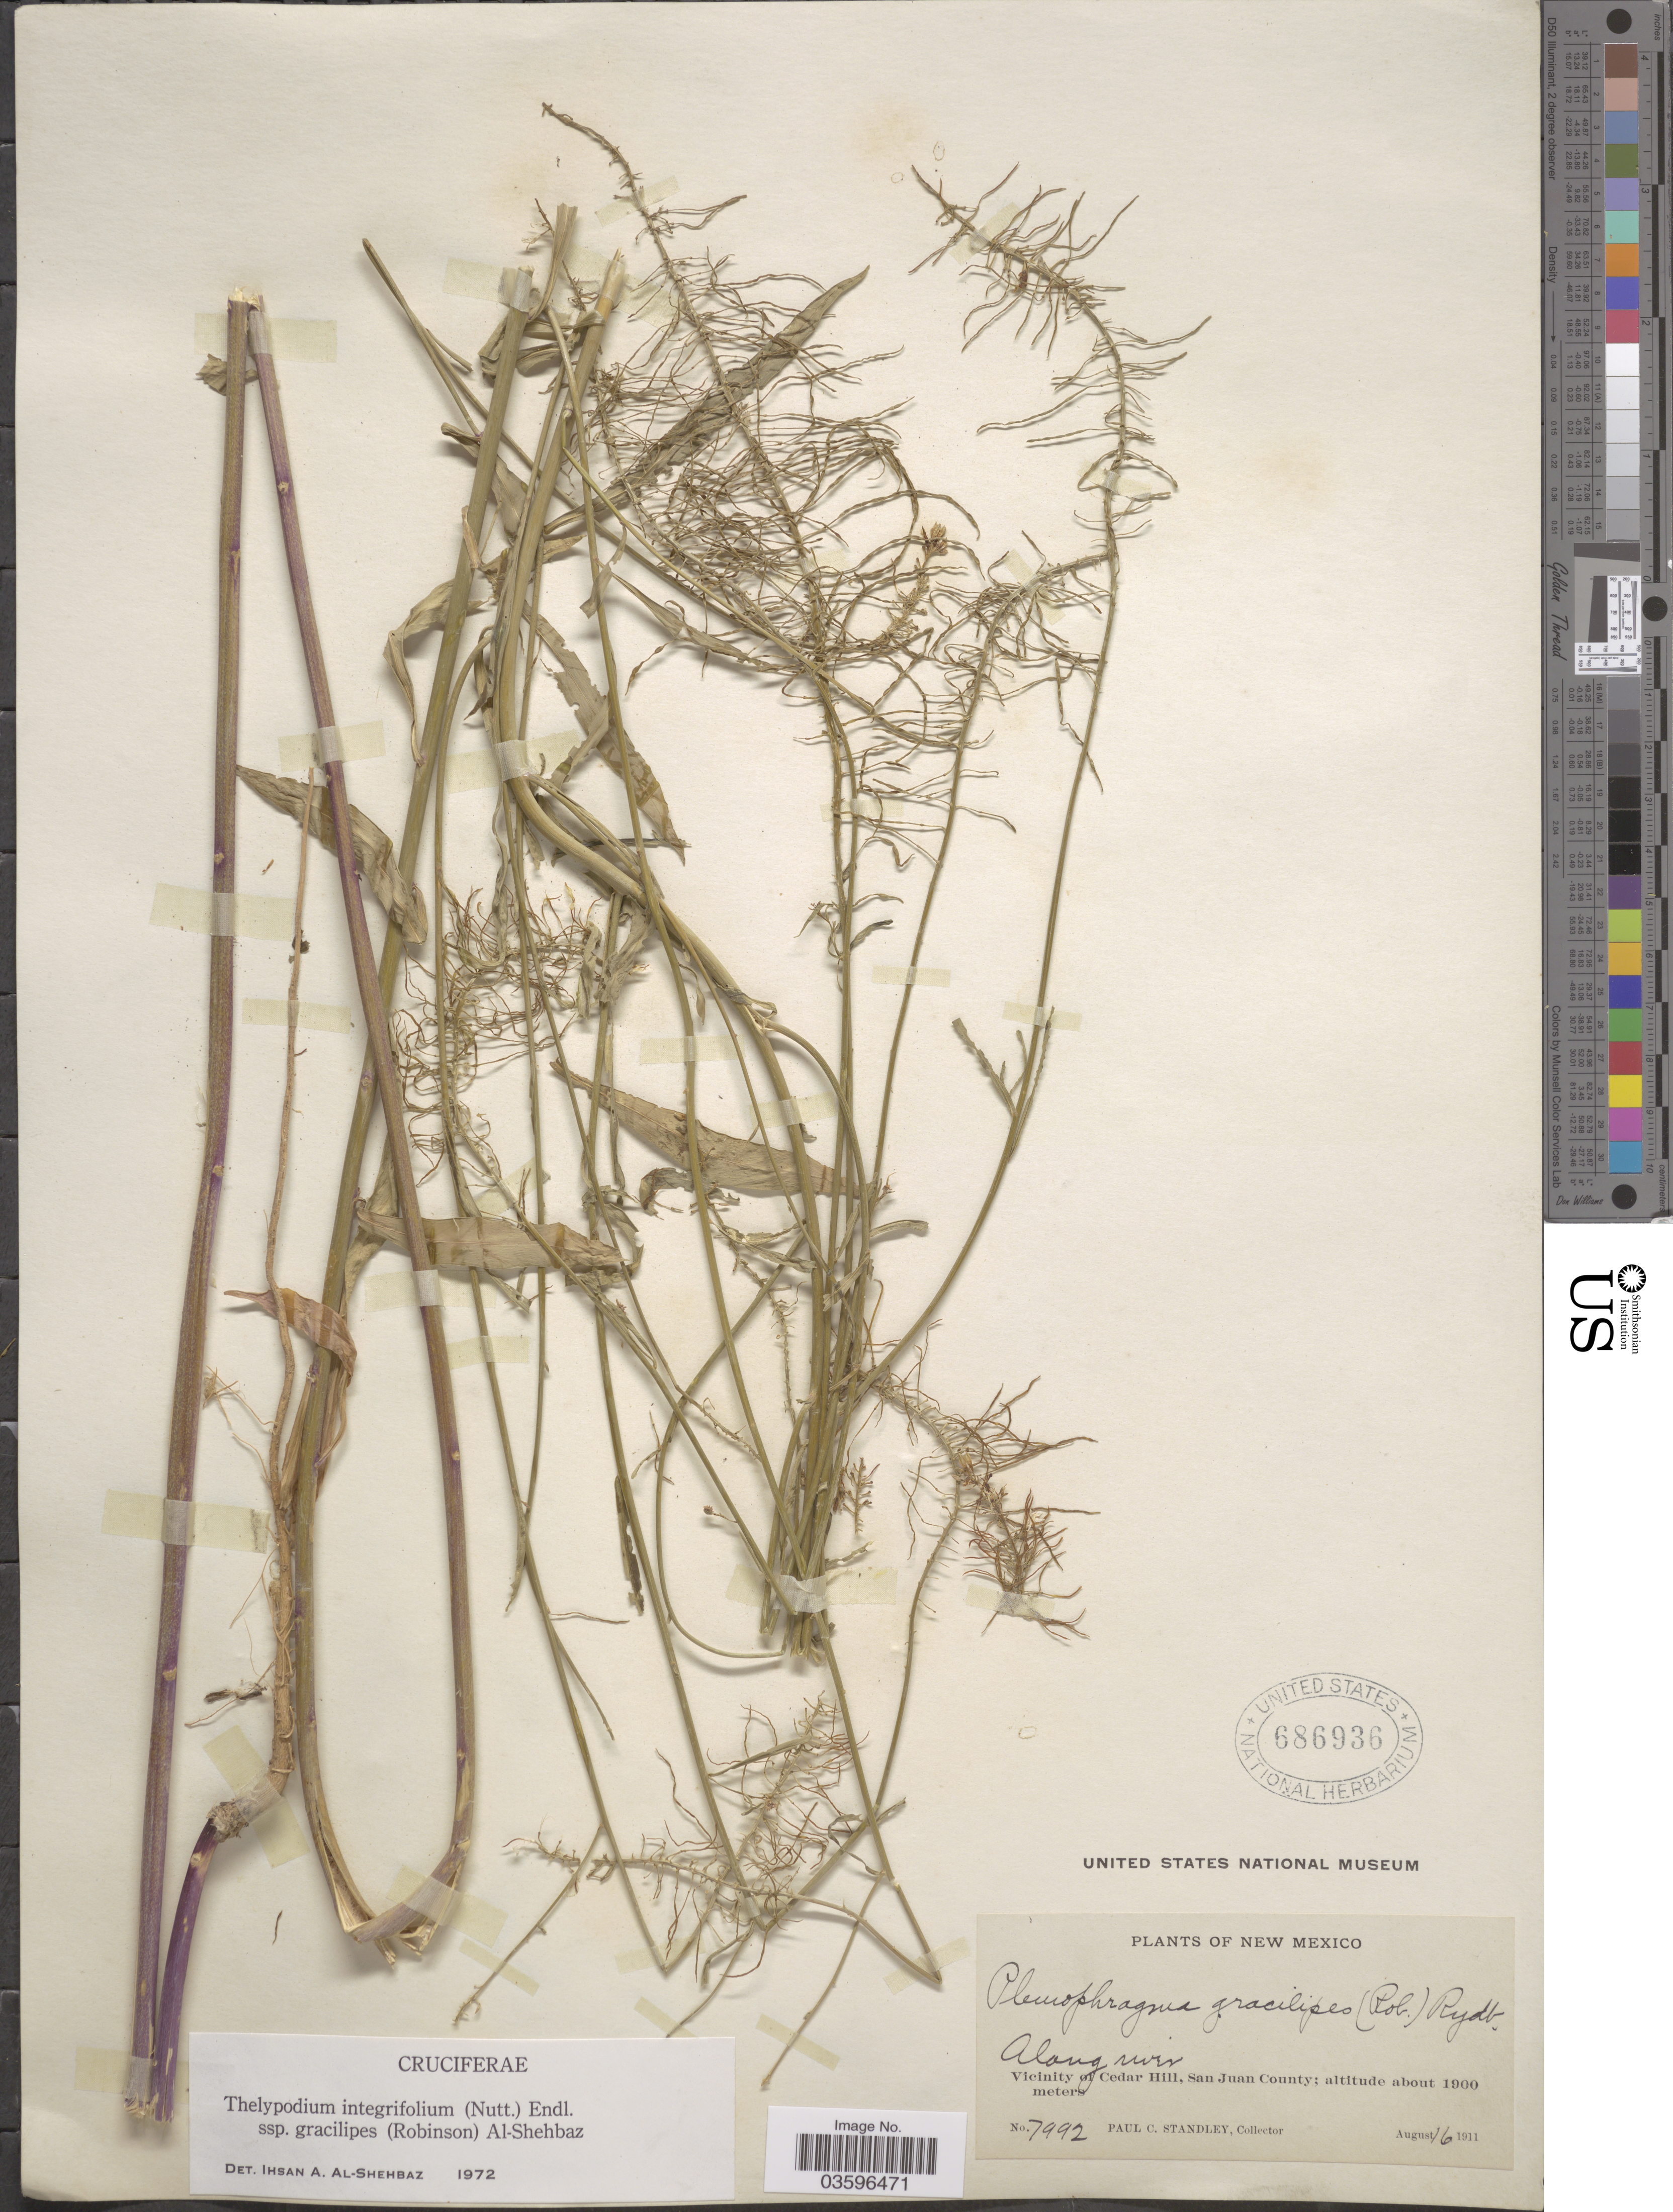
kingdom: Plantae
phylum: Tracheophyta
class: Magnoliopsida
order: Brassicales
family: Brassicaceae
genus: Thelypodium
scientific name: Thelypodium integrifolium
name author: (Nutt.) Endl.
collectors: P. C. Standley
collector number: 7992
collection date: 1911-08-16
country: United States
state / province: New Mexico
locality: Vicinity of Cedar Hill, San Juan County.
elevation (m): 1900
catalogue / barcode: US 686936